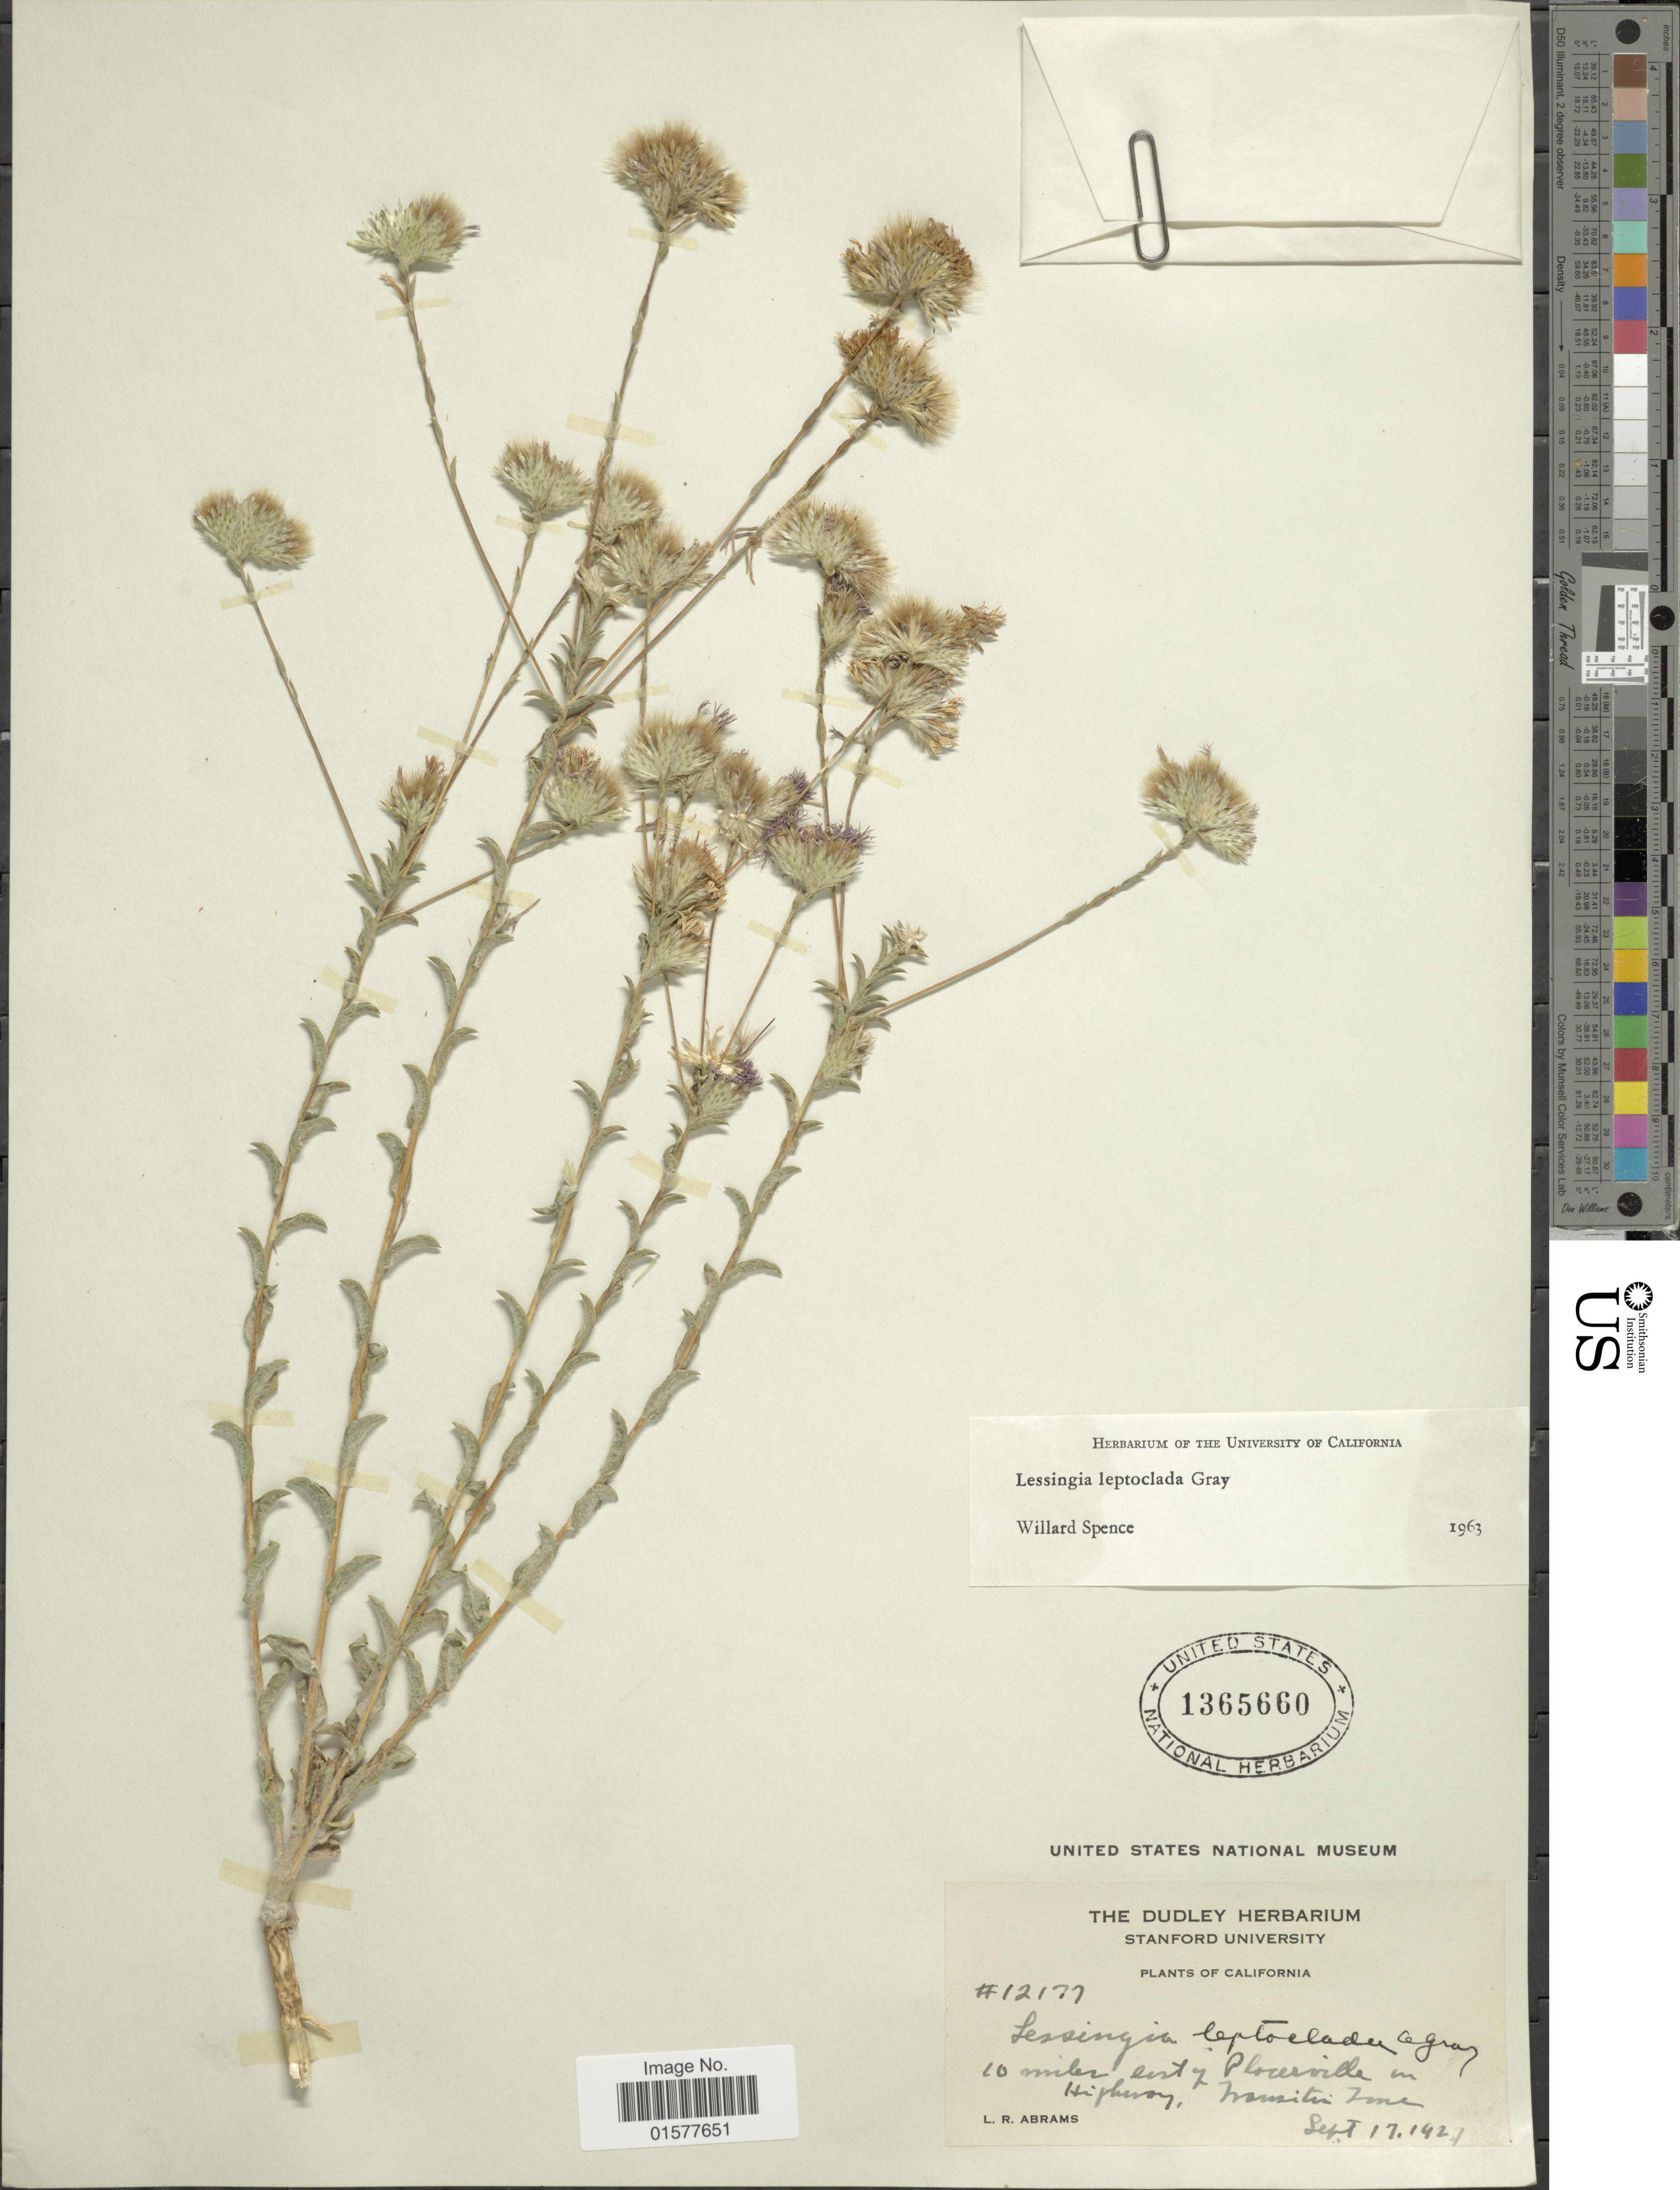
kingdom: Plantae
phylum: Tracheophyta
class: Magnoliopsida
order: Asterales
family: Asteraceae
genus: Lessingia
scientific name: Lessingia leptoclada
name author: A. Gray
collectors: L. Abrams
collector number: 12177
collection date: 1921-09-17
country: United States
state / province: California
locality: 10 miles east of Placerville on highway, Maritin Ione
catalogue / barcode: US 1365660